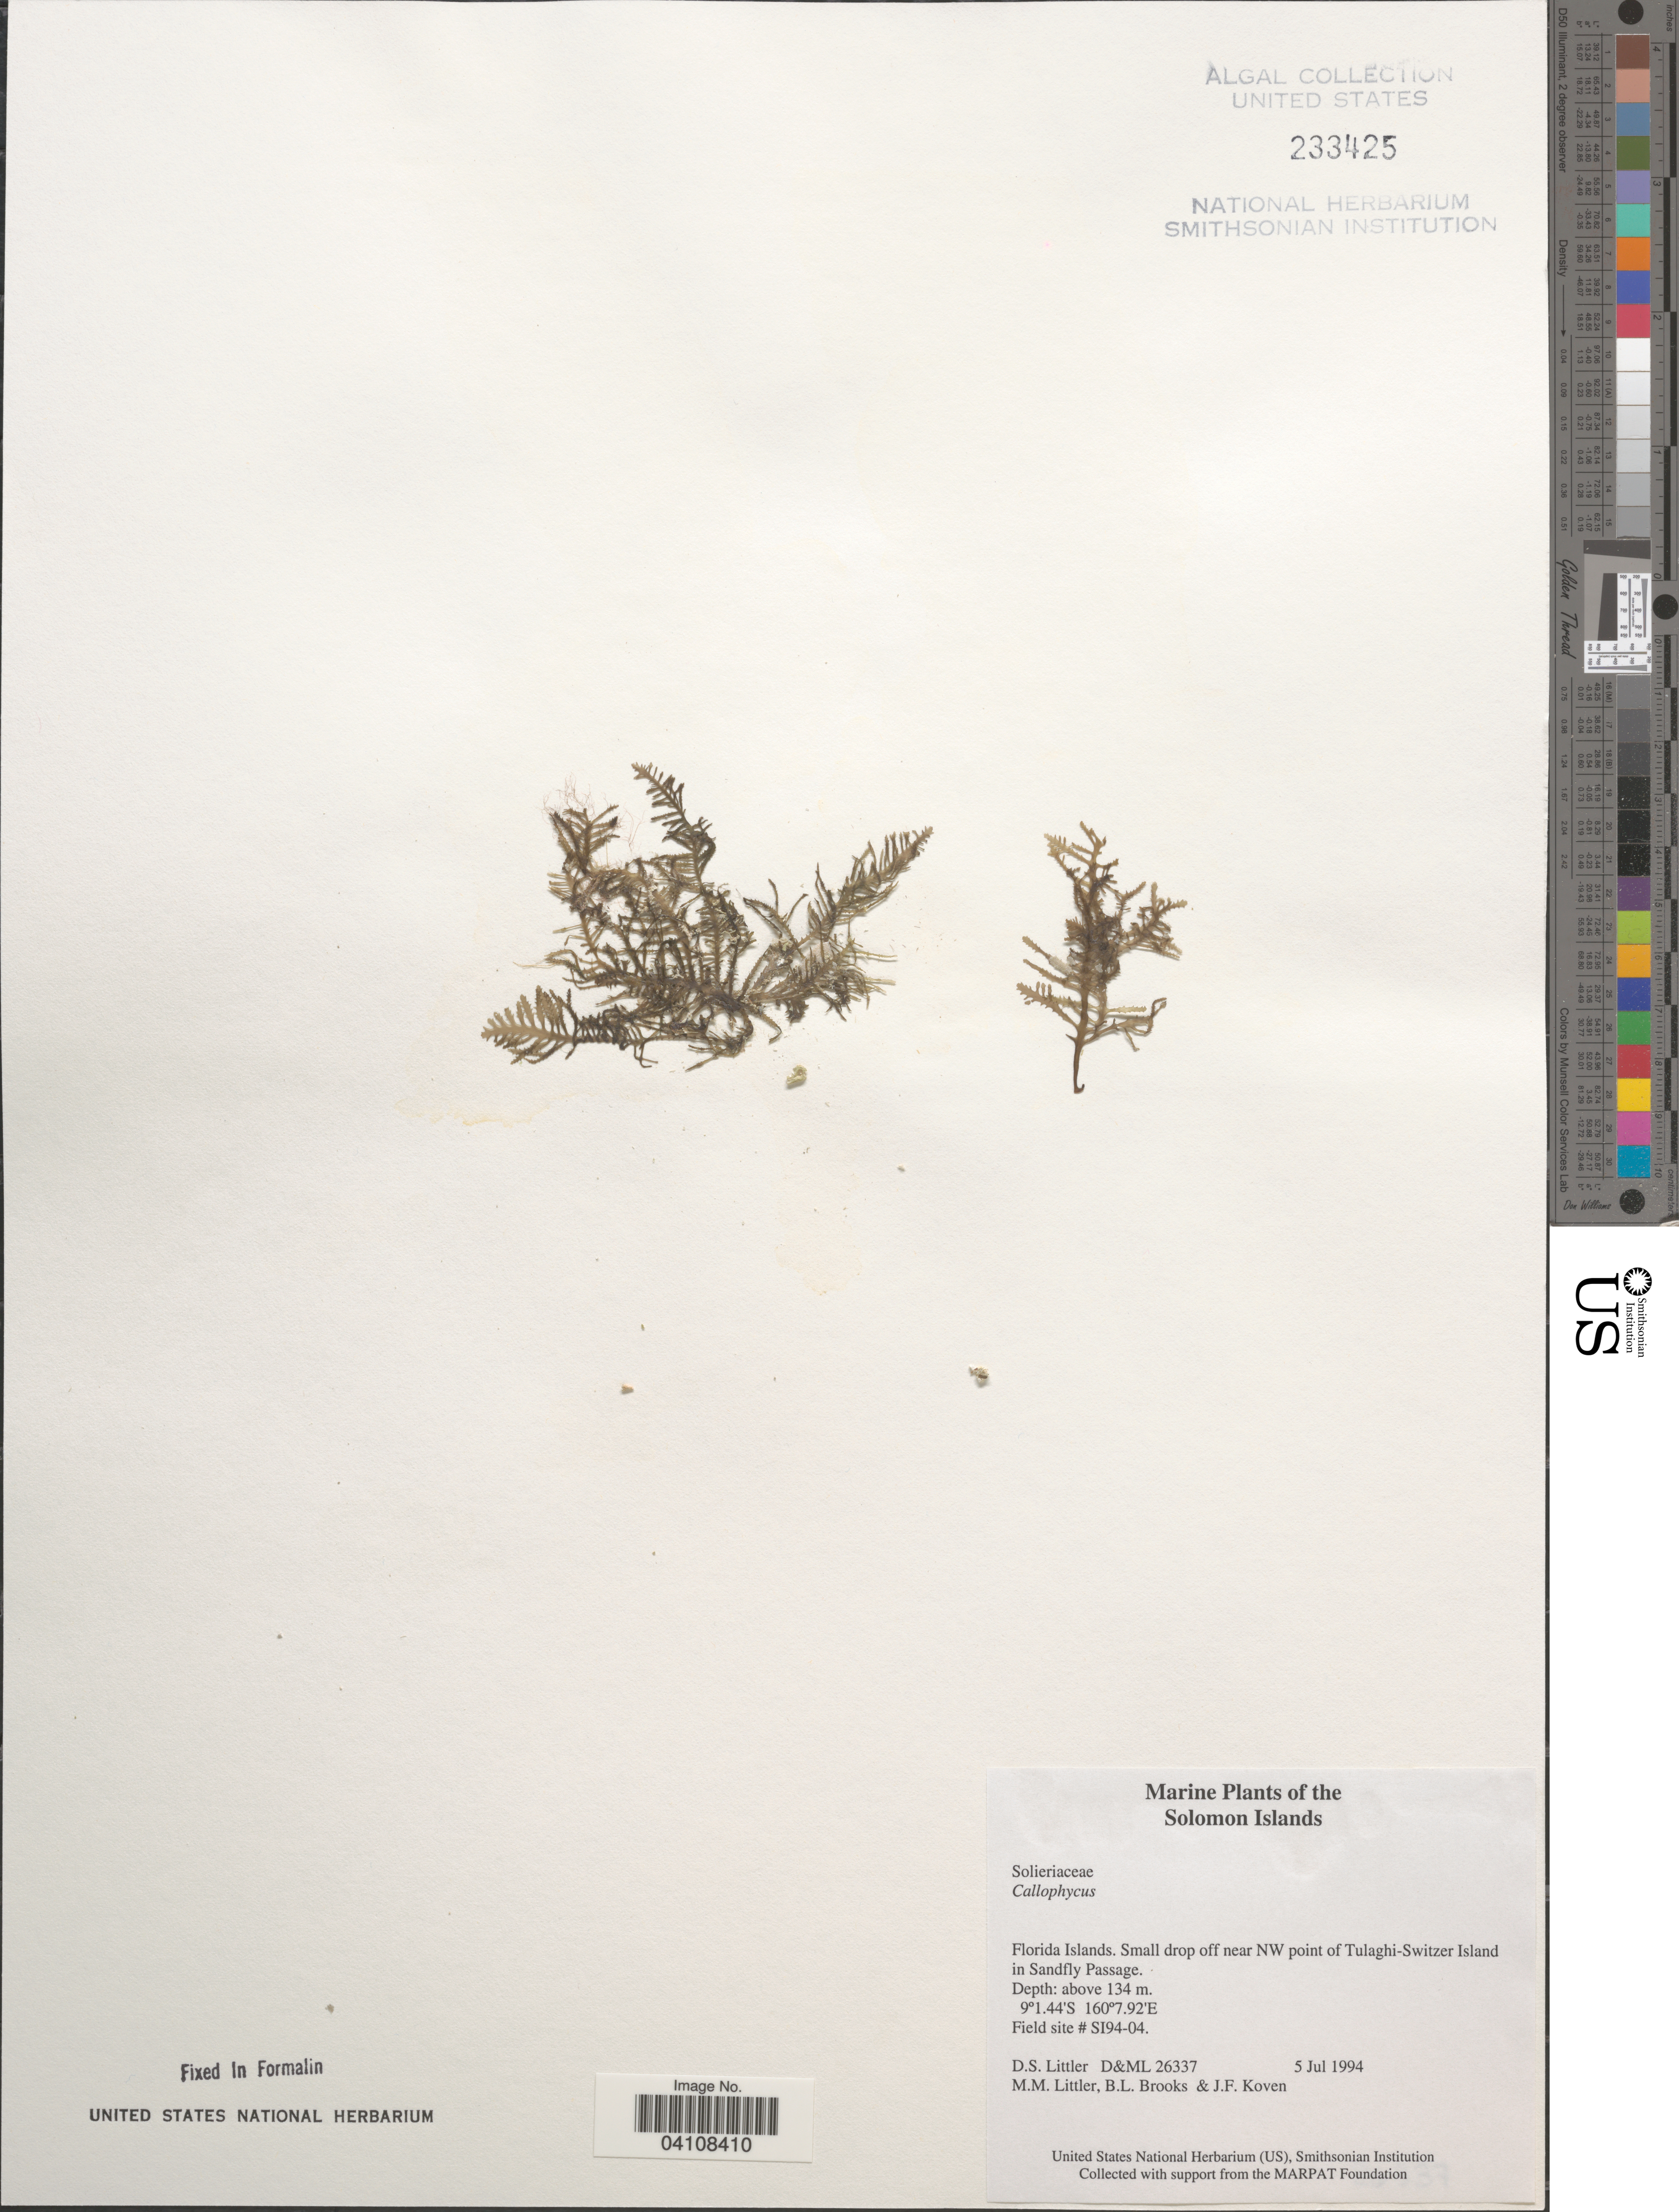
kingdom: Plantae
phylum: Rhodophyta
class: Florideophyceae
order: Gigartinales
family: Solieriaceae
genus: Callophycus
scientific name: Callophycus sp.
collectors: D. S. Littler, B. Brooks & J. Koven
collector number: D&ML26337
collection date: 1994-07-05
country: Solomon Islands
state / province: Solomon Islands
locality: Florida Islands. Small drop off near NW point of Tulaghi-Switzer Island in Sandfly Passage. Field site # SI94-04.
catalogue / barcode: US 233425